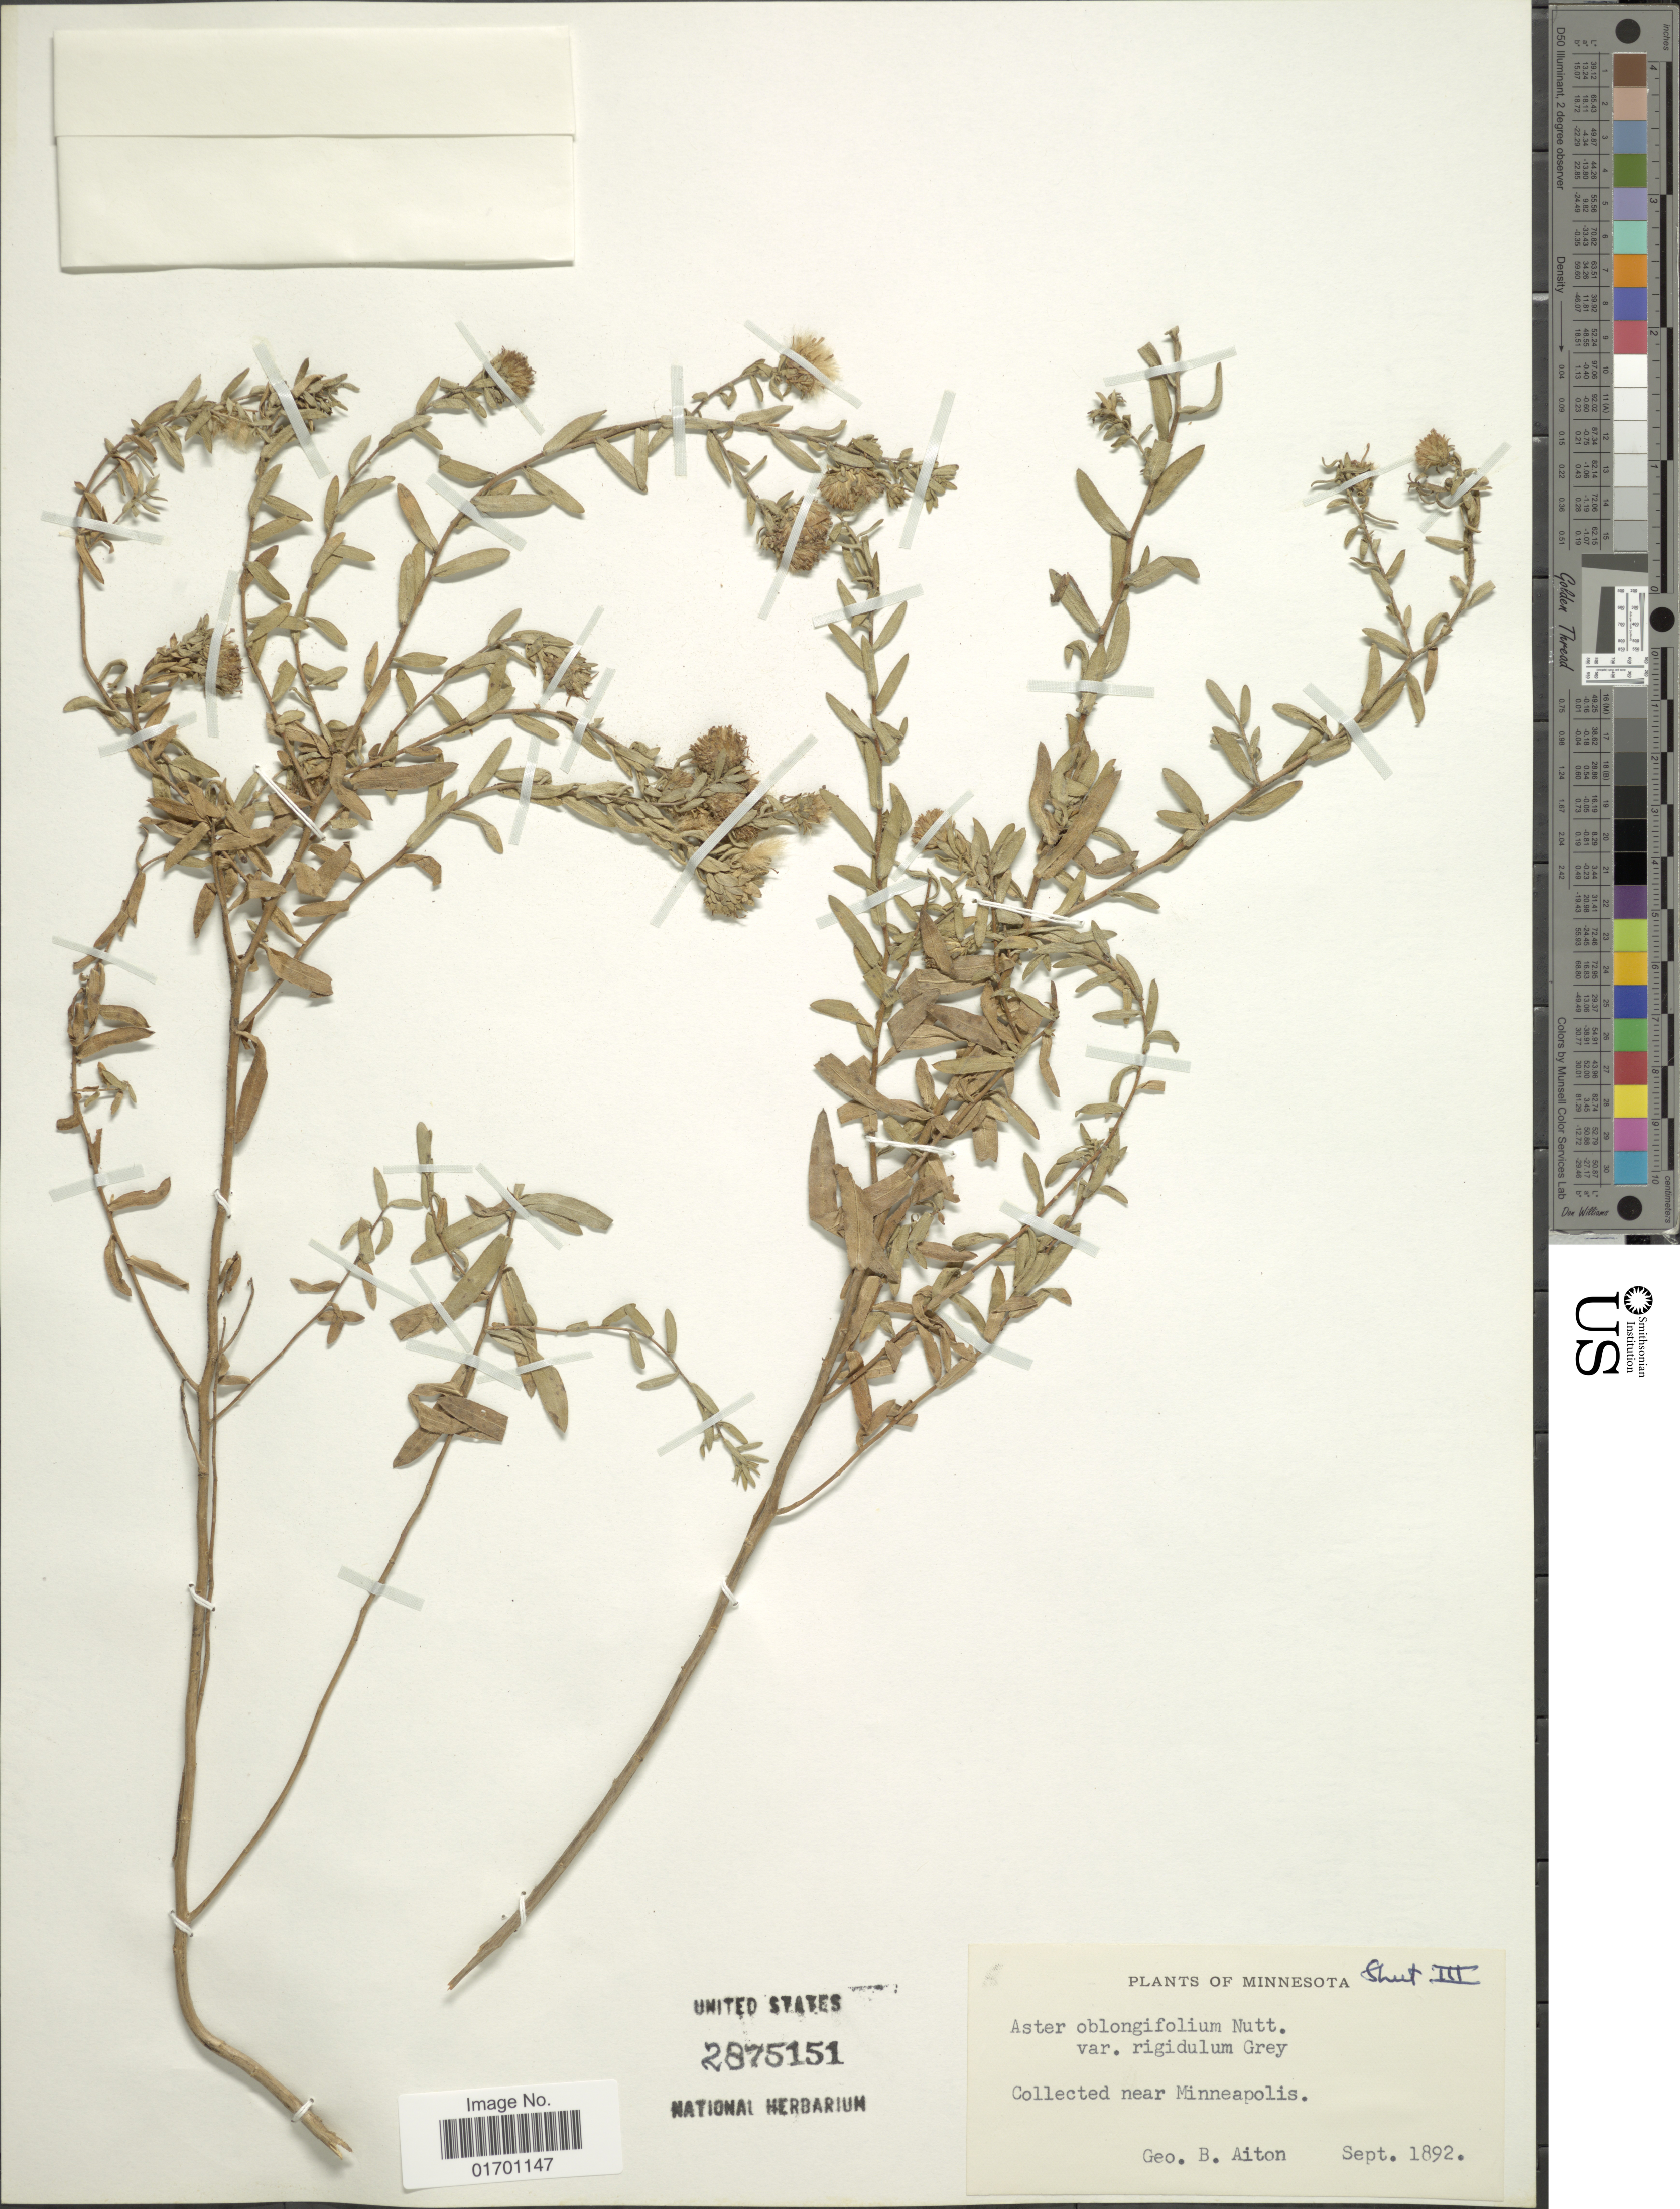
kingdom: Plantae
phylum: Tracheophyta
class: Magnoliopsida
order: Asterales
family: Asteraceae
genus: Symphyotrichum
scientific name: Symphyotrichum oblongifolium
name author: (Nutt.) G.L. Nesom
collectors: G. B. Aiton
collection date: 1892-09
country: United States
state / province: Minnesota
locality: Near Minneapolis.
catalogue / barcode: US 2875151